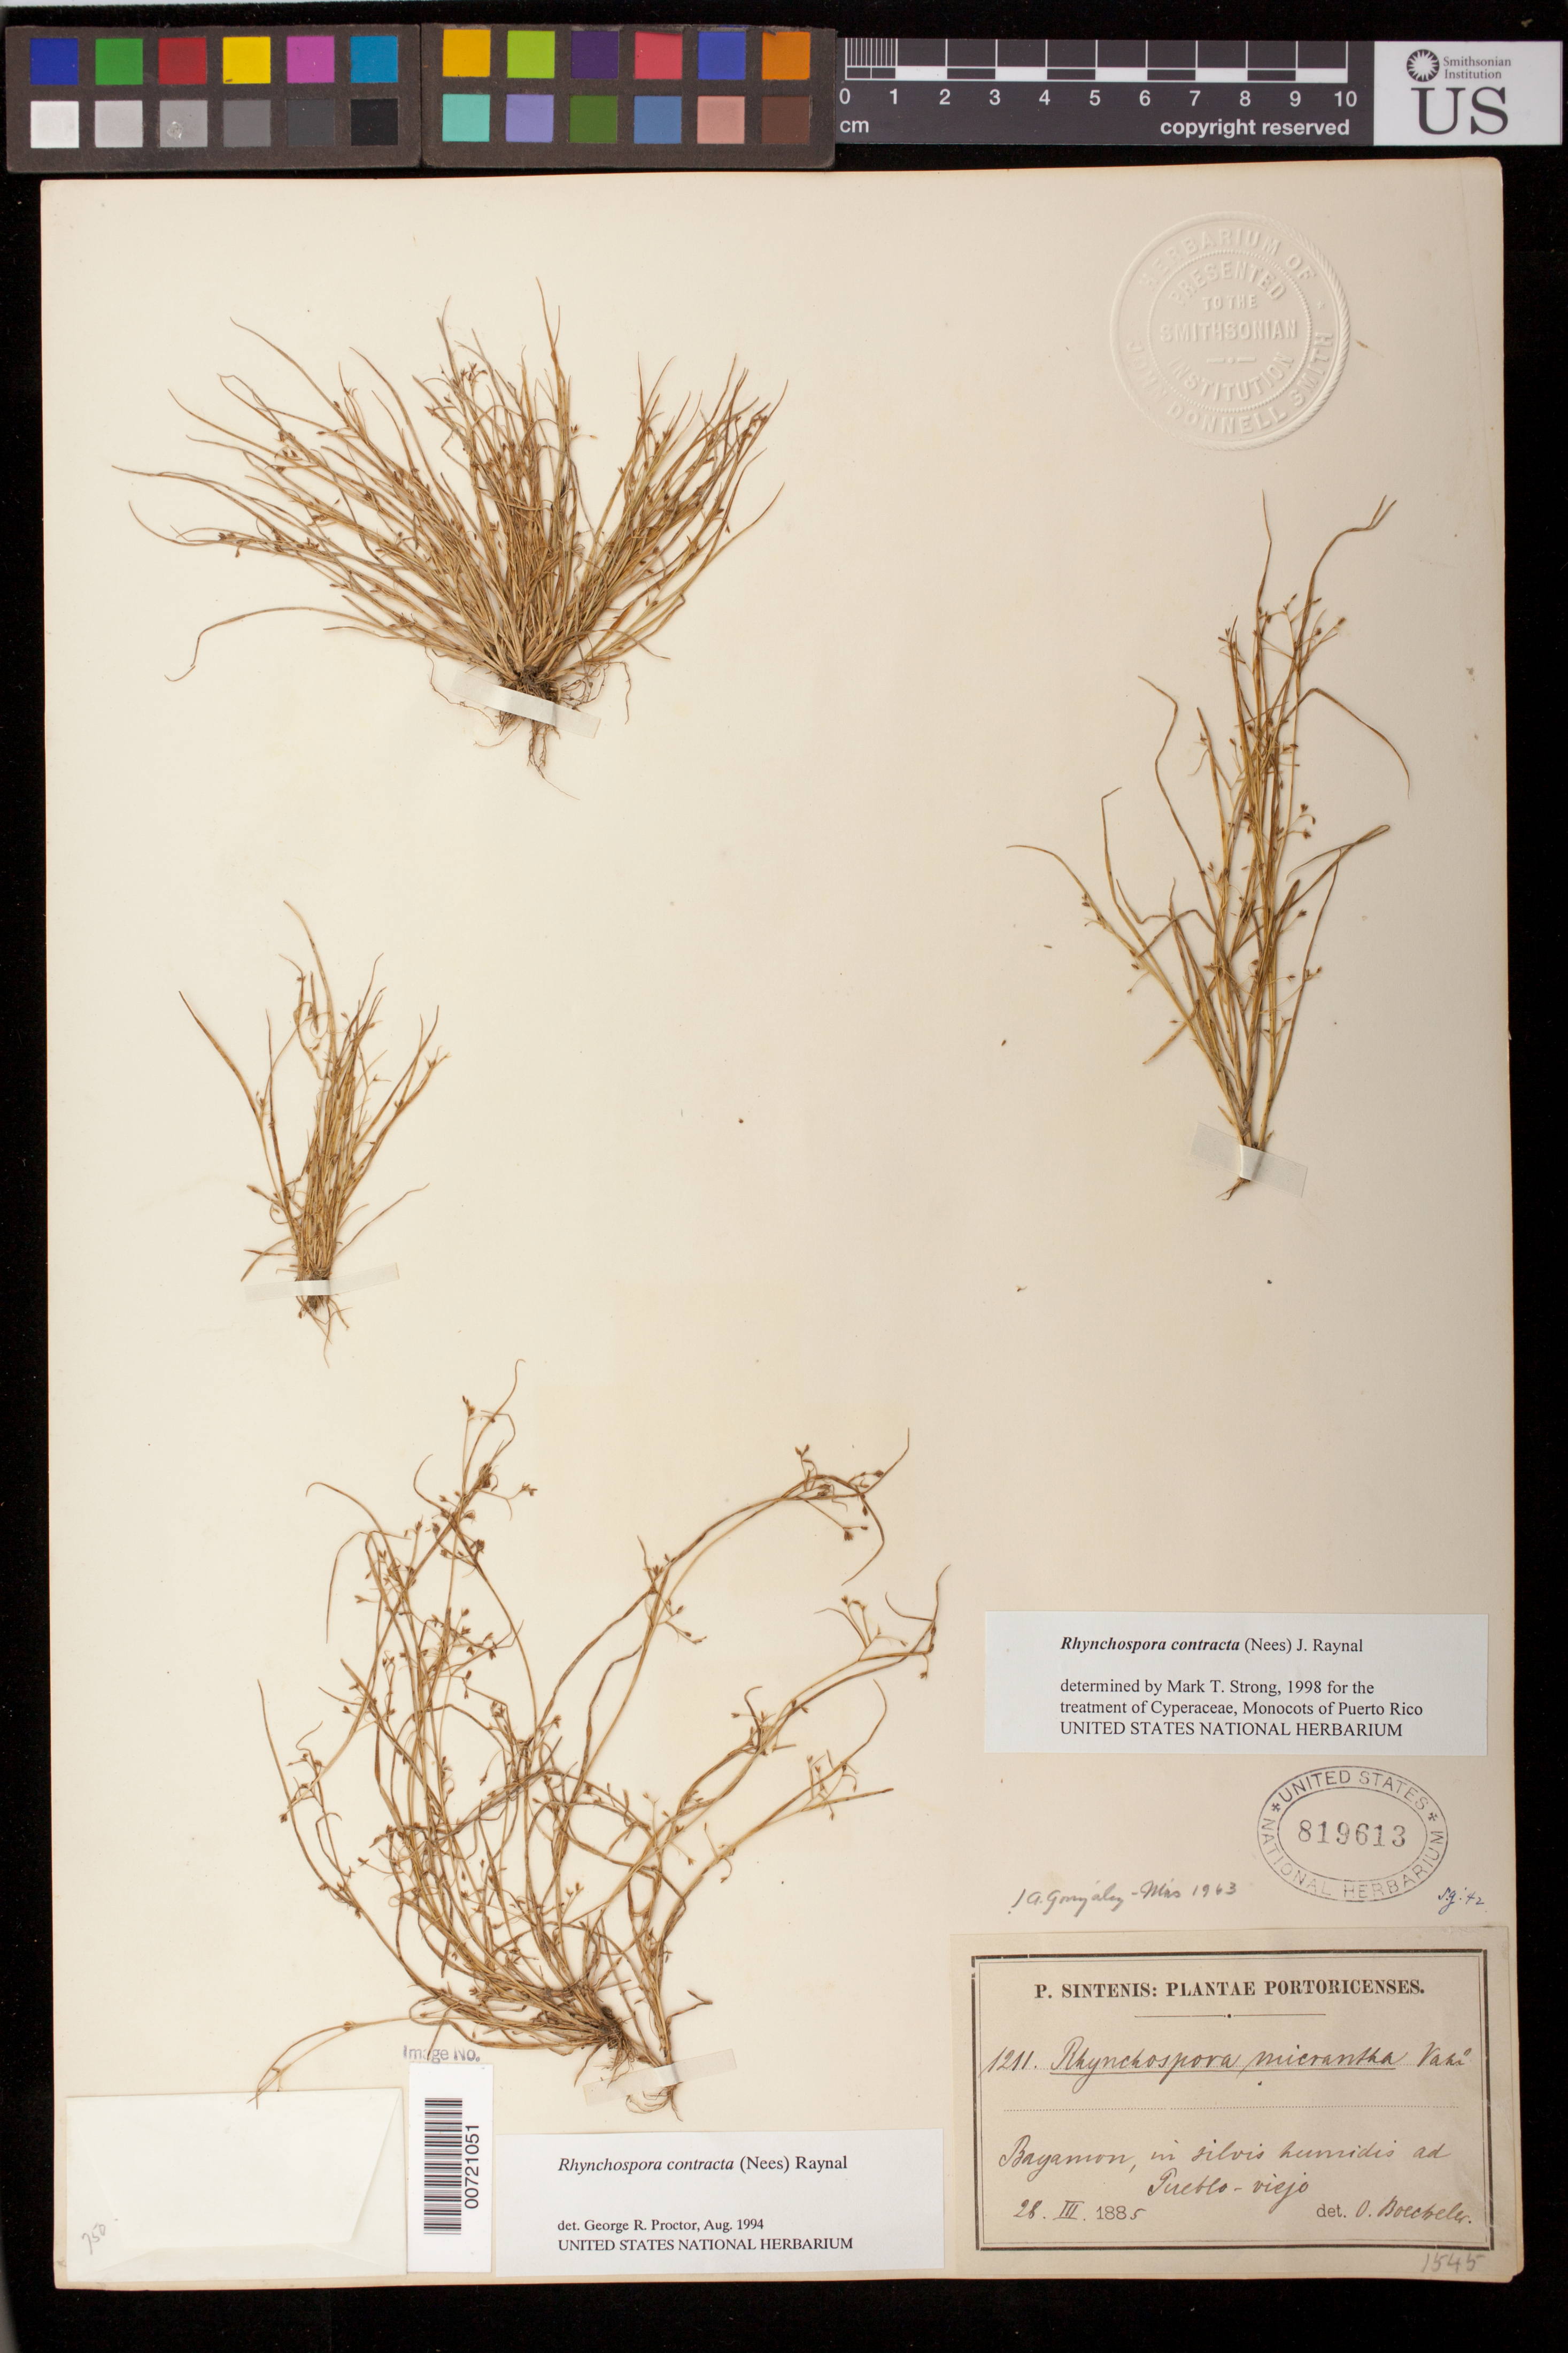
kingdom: Plantae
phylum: Tracheophyta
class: Liliopsida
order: Poales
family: Cyperaceae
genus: Rhynchospora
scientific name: Rhynchospora contracta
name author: (Nees) J. Raynal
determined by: Strong, M. T., (US), Smithsonian Institution - National Museum of Natural History (UNITED STATES)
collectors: P. Sintenis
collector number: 1211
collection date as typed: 28 Mar 1885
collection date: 1885-03-28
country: Puerto Rico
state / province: Bayamón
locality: Bayamón, Pueblo-Viejo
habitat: In silvis humidis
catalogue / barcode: US 819613